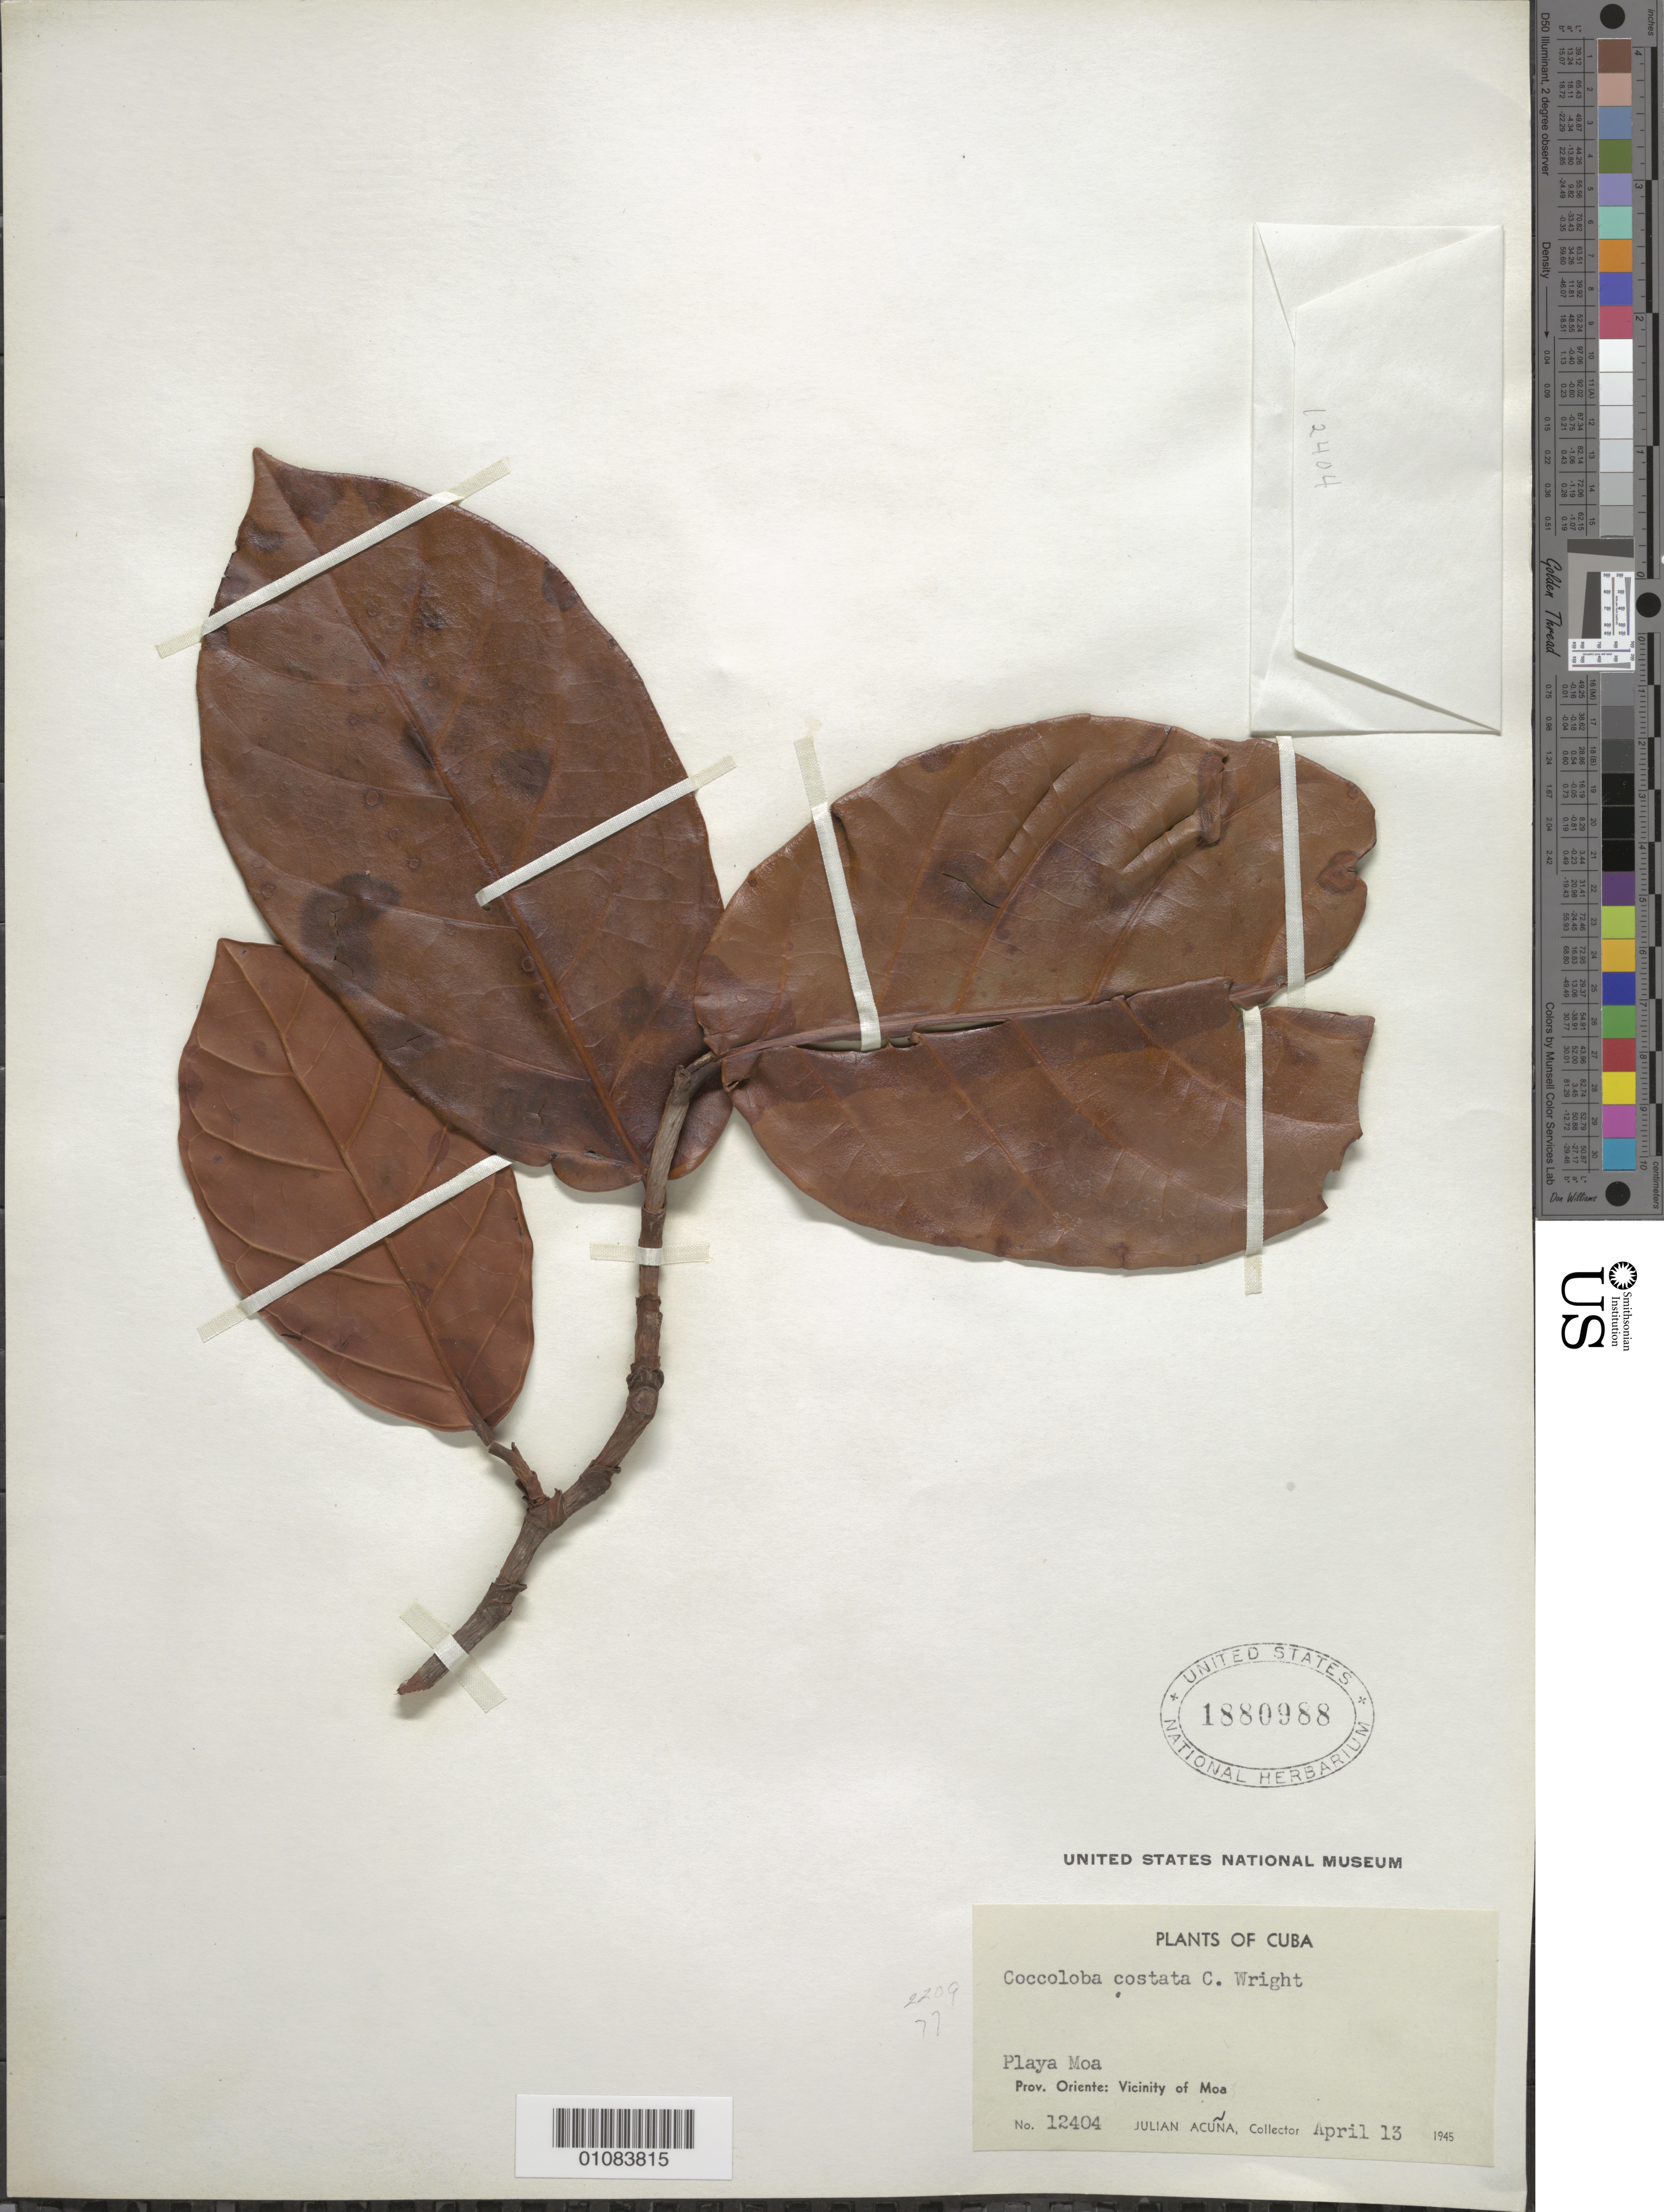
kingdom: Plantae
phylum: Tracheophyta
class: Magnoliopsida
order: Caryophyllales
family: Polygonaceae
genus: Coccoloba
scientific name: Coccoloba costata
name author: C. Wright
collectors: J. Acuña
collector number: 12404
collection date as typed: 13 Apr 1945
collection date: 1945-04-13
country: Cuba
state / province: Holguín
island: Cuba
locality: Prov Oriente: Vicinity of Moa, Playa Moa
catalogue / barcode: US 1880988